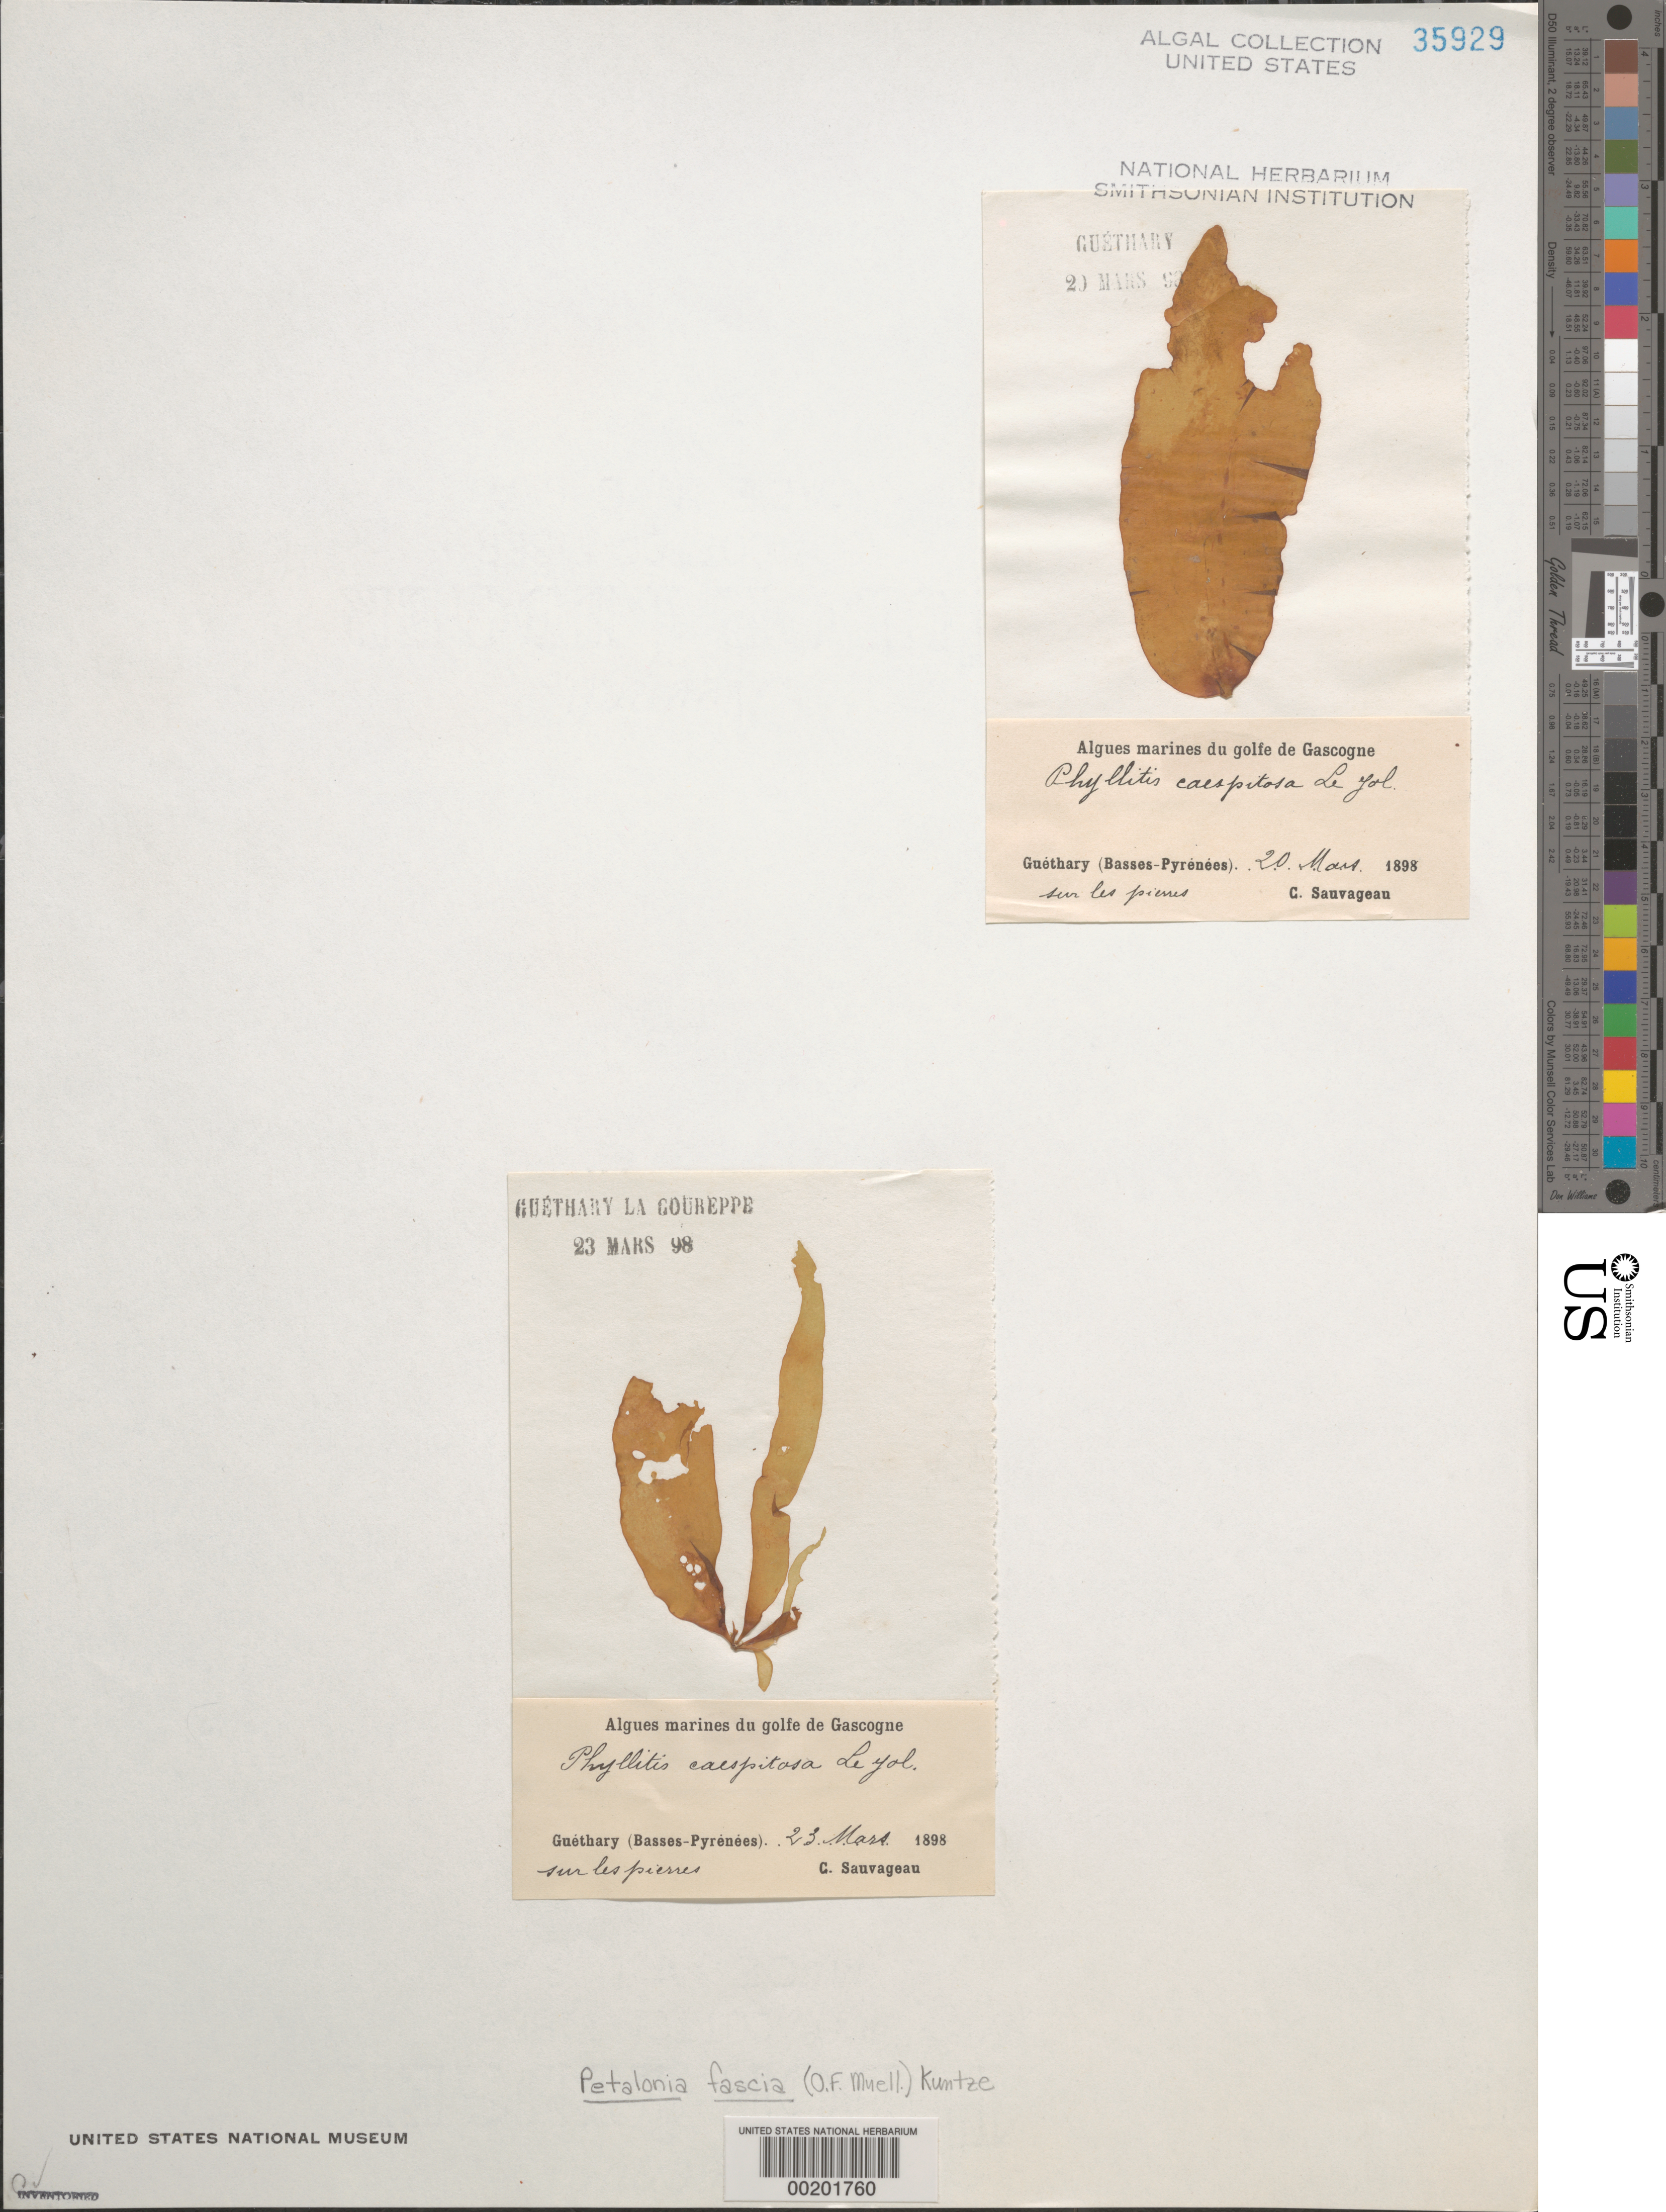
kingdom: Chromista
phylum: Ochrophyta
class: Phaeophyceae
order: Scytosiphonales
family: Scytosiphonaceae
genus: Petalonia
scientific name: Petalonia fascia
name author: (O.F. Müller) Kuntze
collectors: C. F. Sauvageau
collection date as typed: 20 Mar 1898 AND 23 Mar 1898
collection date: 1898-03-20,1898-03-23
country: France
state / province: Nouvelle-Aquitaine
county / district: Pyrénées-Atlantiques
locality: Guethary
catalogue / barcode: US 35929